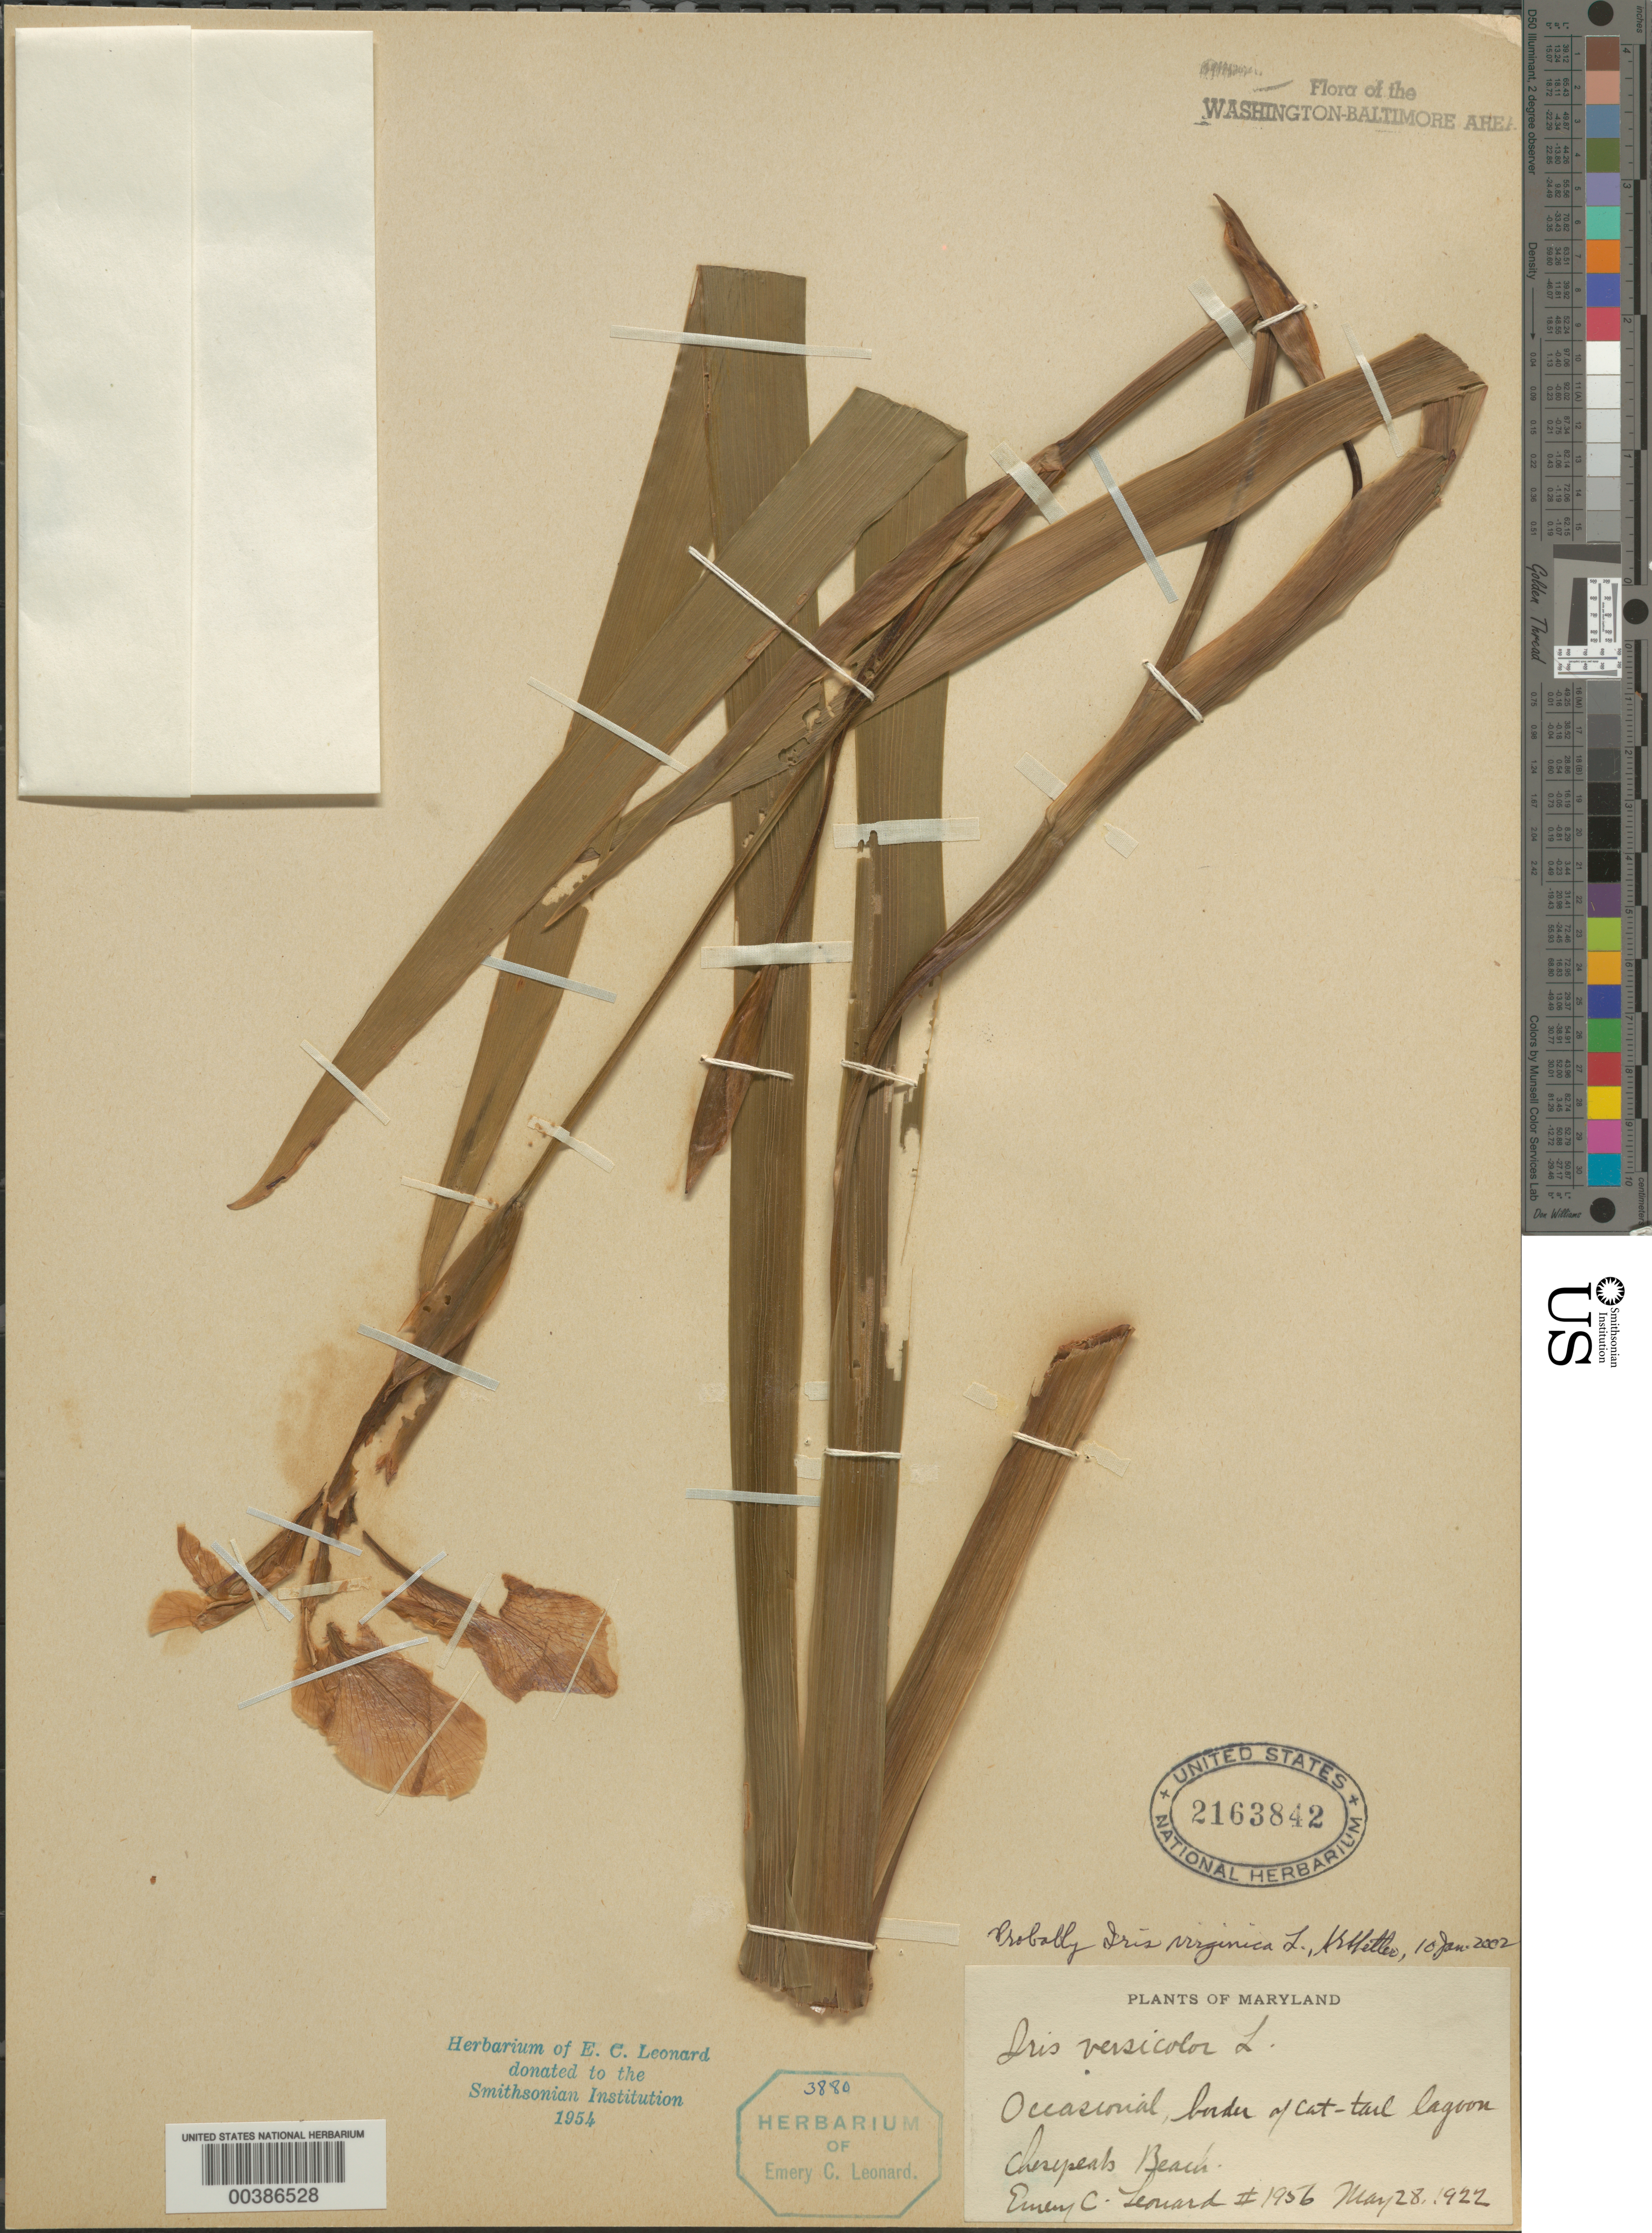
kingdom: Plantae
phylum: Tracheophyta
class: Liliopsida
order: Asparagales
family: Iridaceae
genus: Iris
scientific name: Iris virginica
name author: L.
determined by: Shetler, Stanwyn G., (US), NMNH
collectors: E. C. Leonard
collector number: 1946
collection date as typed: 28 May 1922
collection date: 1922-05-28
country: United States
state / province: Maryland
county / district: Calvert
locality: Chesapeake Beach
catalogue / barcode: US 2163842